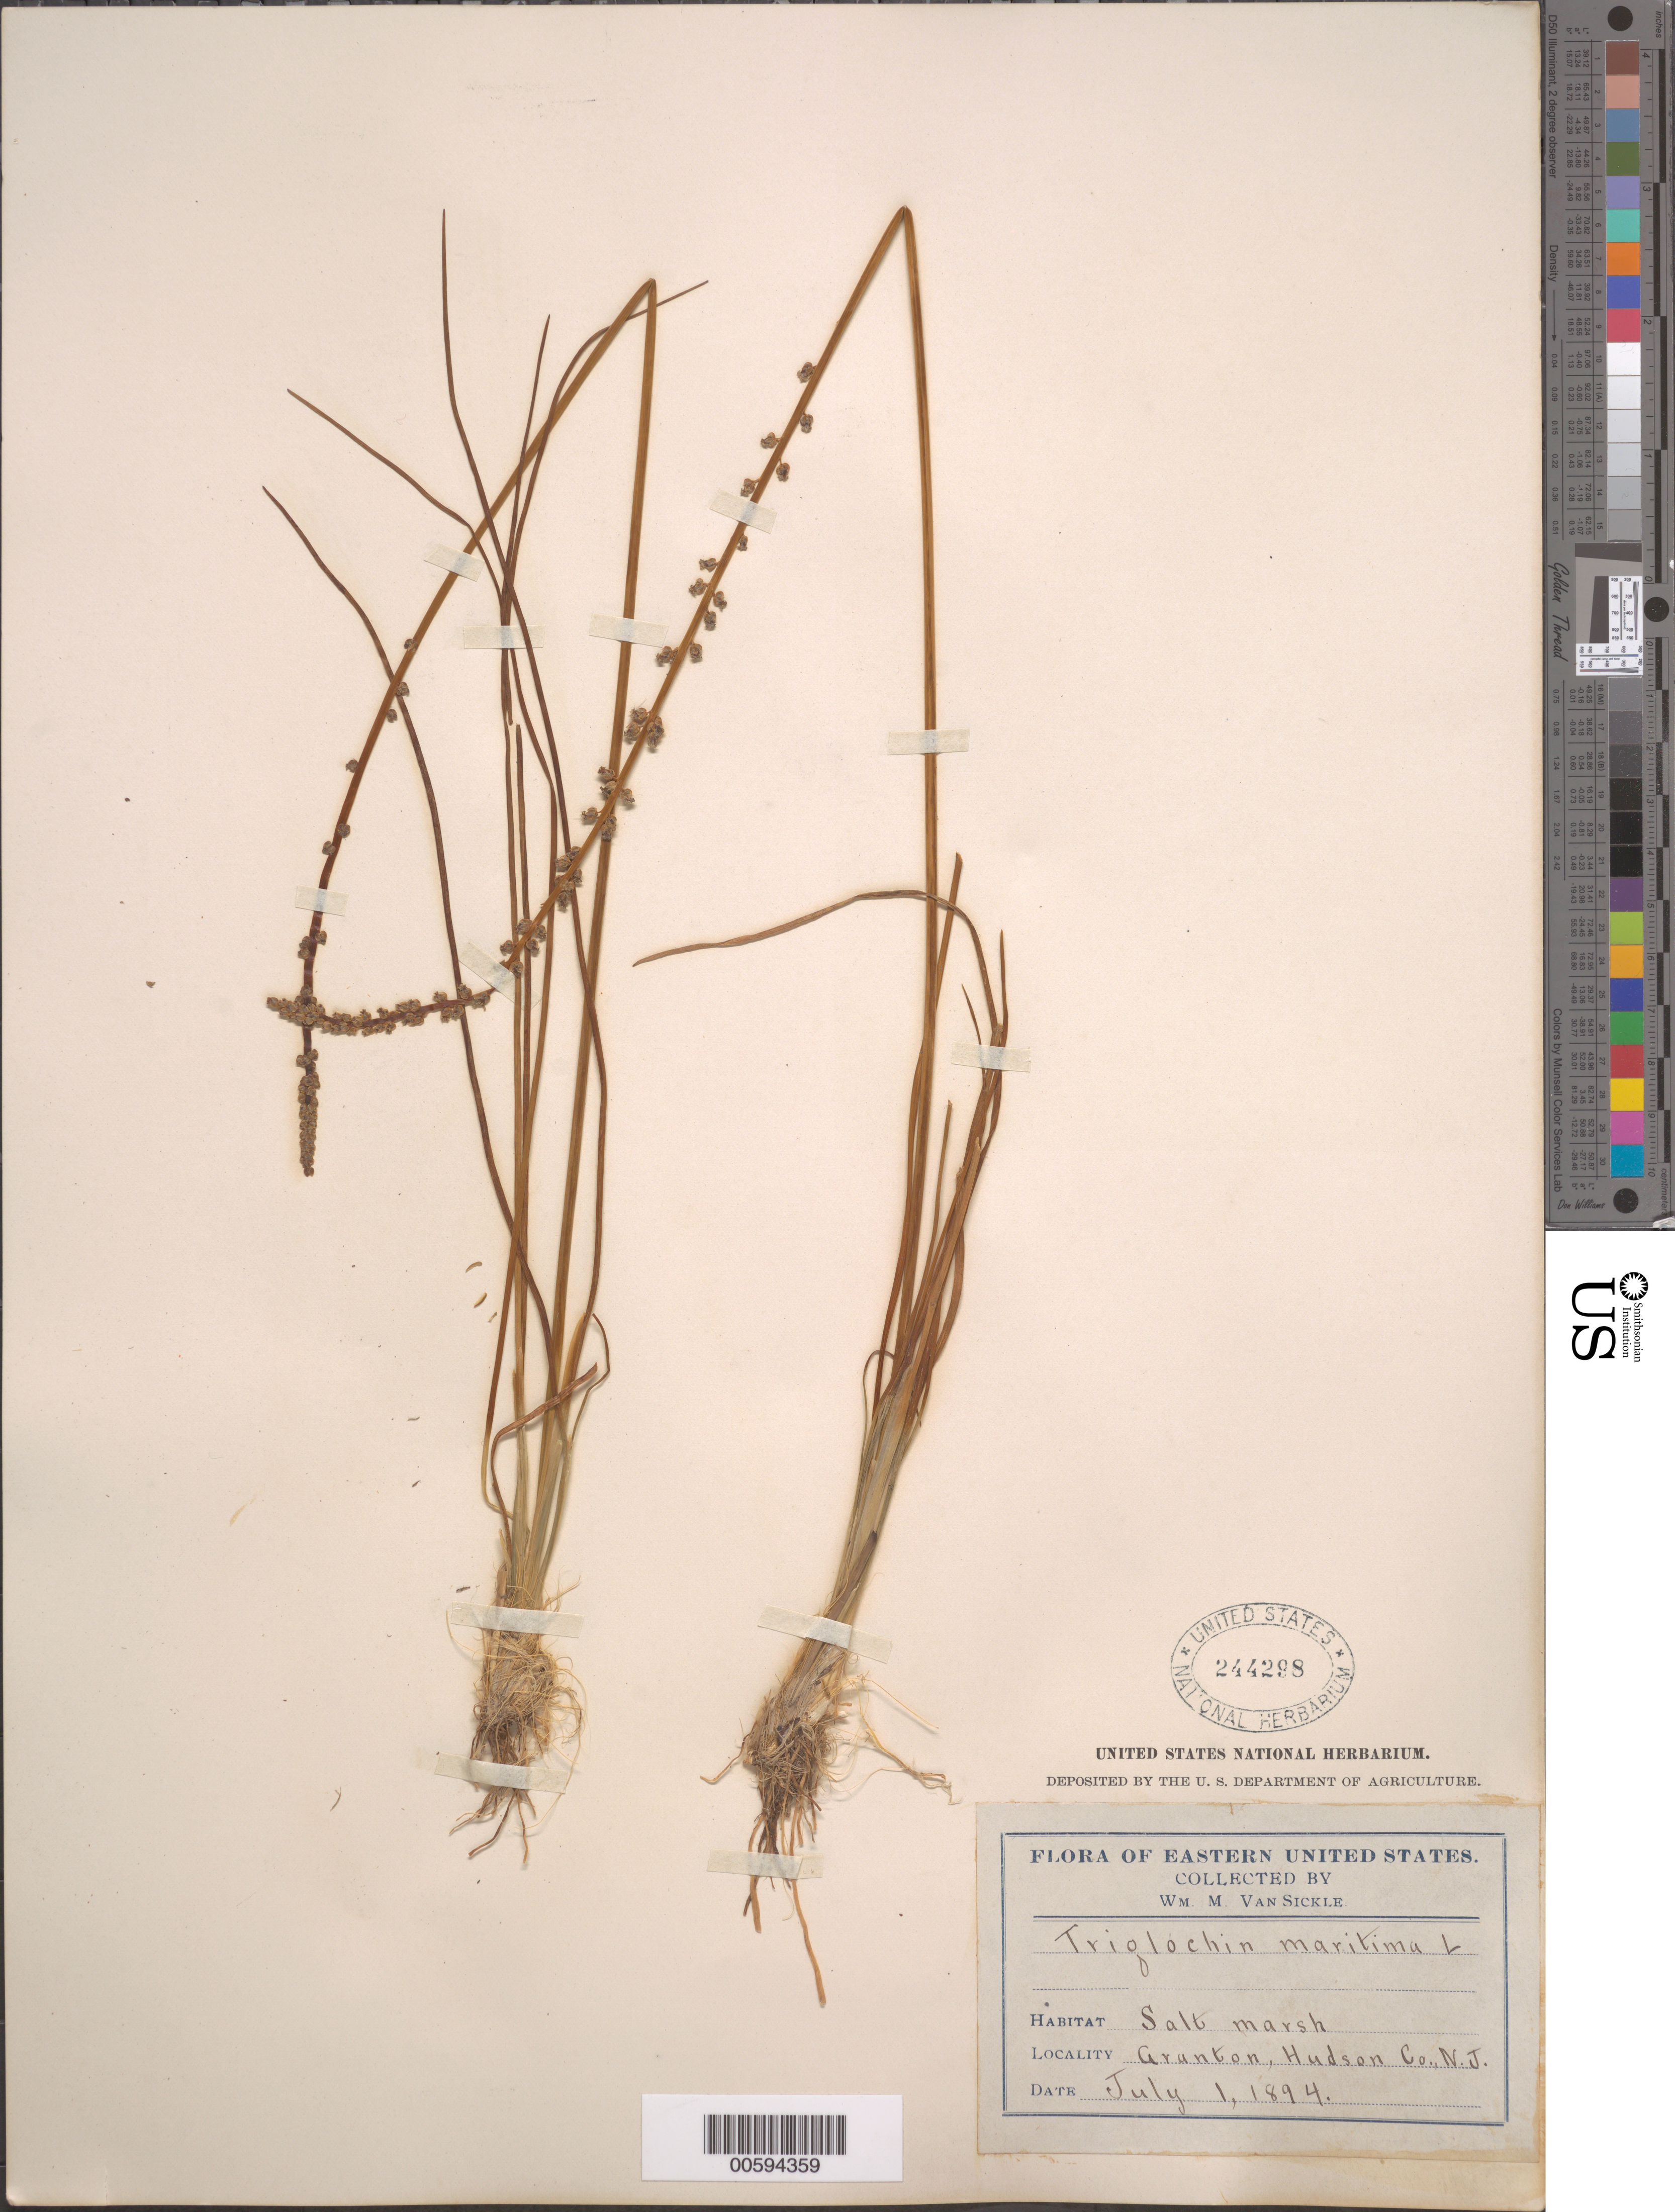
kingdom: Plantae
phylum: Tracheophyta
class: Liliopsida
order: Alismatales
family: Juncaginaceae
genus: Triglochin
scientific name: Triglochin maritima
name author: L.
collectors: W. M. Van Sickle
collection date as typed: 01 Jul 1894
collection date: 1894-07-01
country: United States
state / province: New Jersey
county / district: Hudson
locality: Near Granton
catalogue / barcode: US 244298